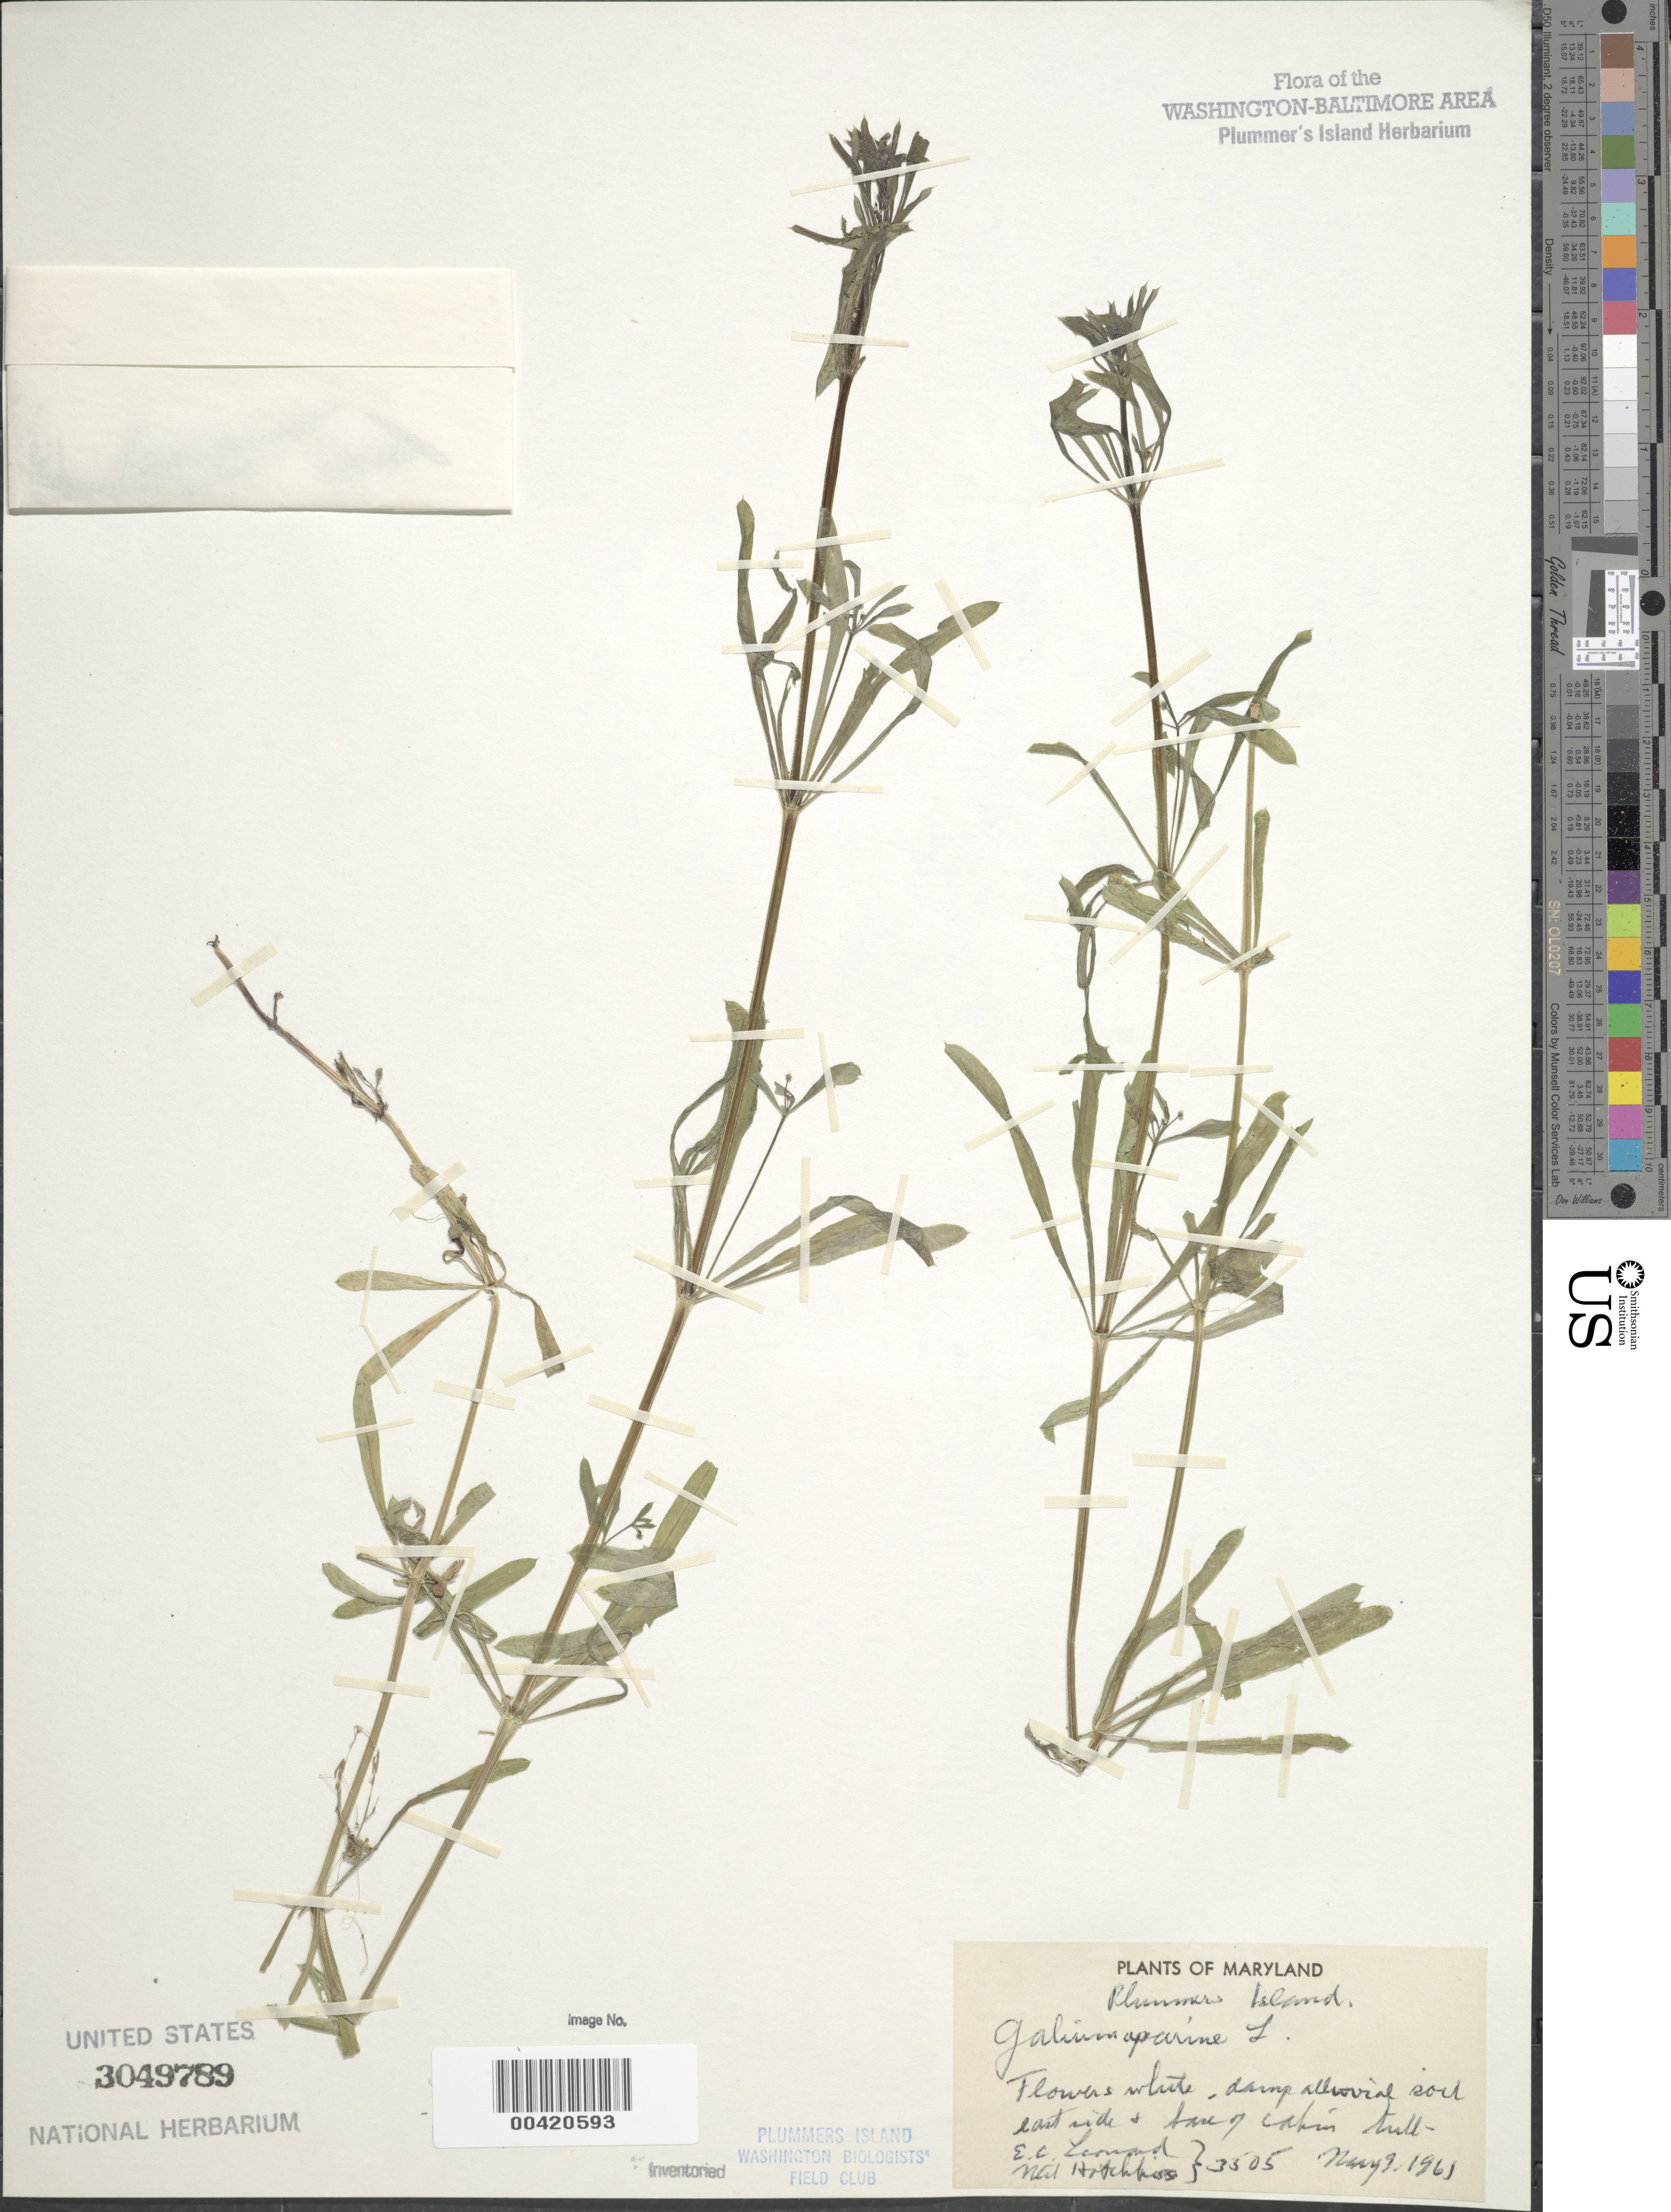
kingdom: Plantae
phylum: Tracheophyta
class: Magnoliopsida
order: Gentianales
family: Rubiaceae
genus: Galium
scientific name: Galium aparine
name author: L.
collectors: E. C. Leonard & N. Hotchkiss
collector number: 3505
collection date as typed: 09 May 1961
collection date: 1961-05-09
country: United States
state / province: Maryland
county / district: Montgomery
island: Plummers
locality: Plummer's Island; east side and base of Cabin Hill C. & O. Canal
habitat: Damp alluvial soil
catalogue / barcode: US 3049789